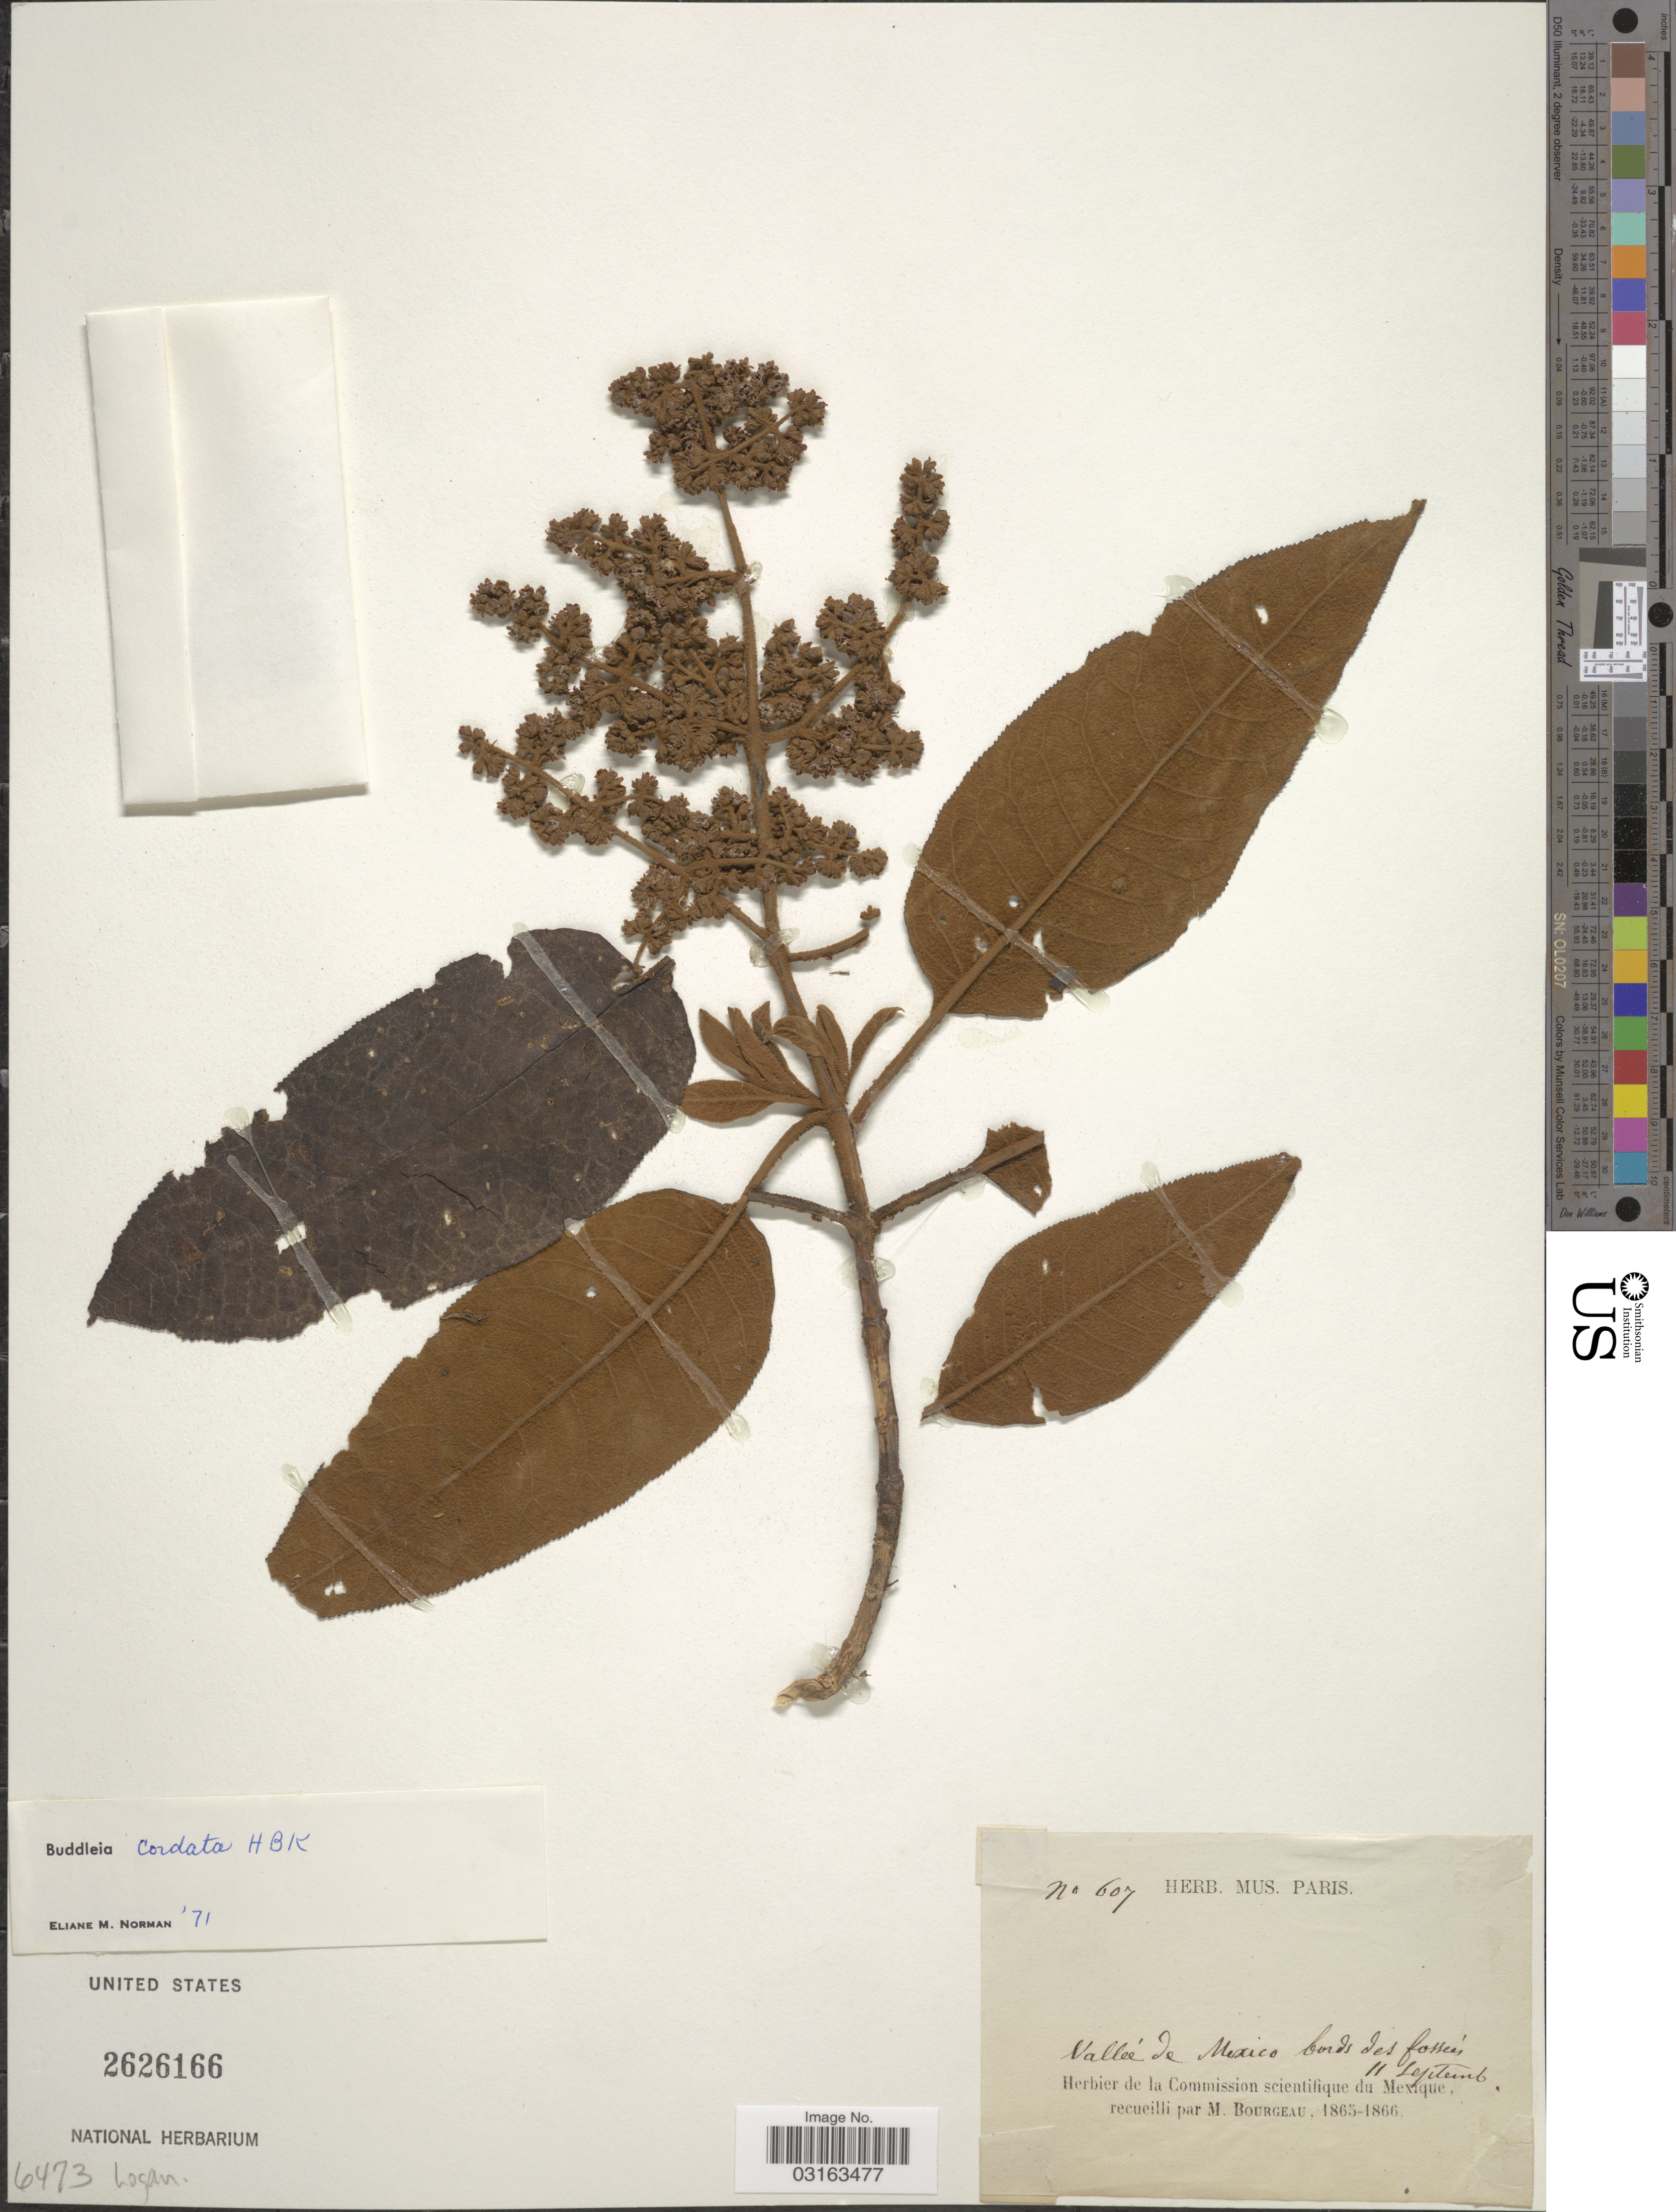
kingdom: Plantae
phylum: Tracheophyta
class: Magnoliopsida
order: Lamiales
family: Scrophulariaceae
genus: Buddleja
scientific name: Buddleja cordata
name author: Kunth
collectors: M. Bourgeau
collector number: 607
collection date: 1865-09-11/1866-09-11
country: Mexico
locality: Vallée de Mexico bords des fossées.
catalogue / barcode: US 2626166